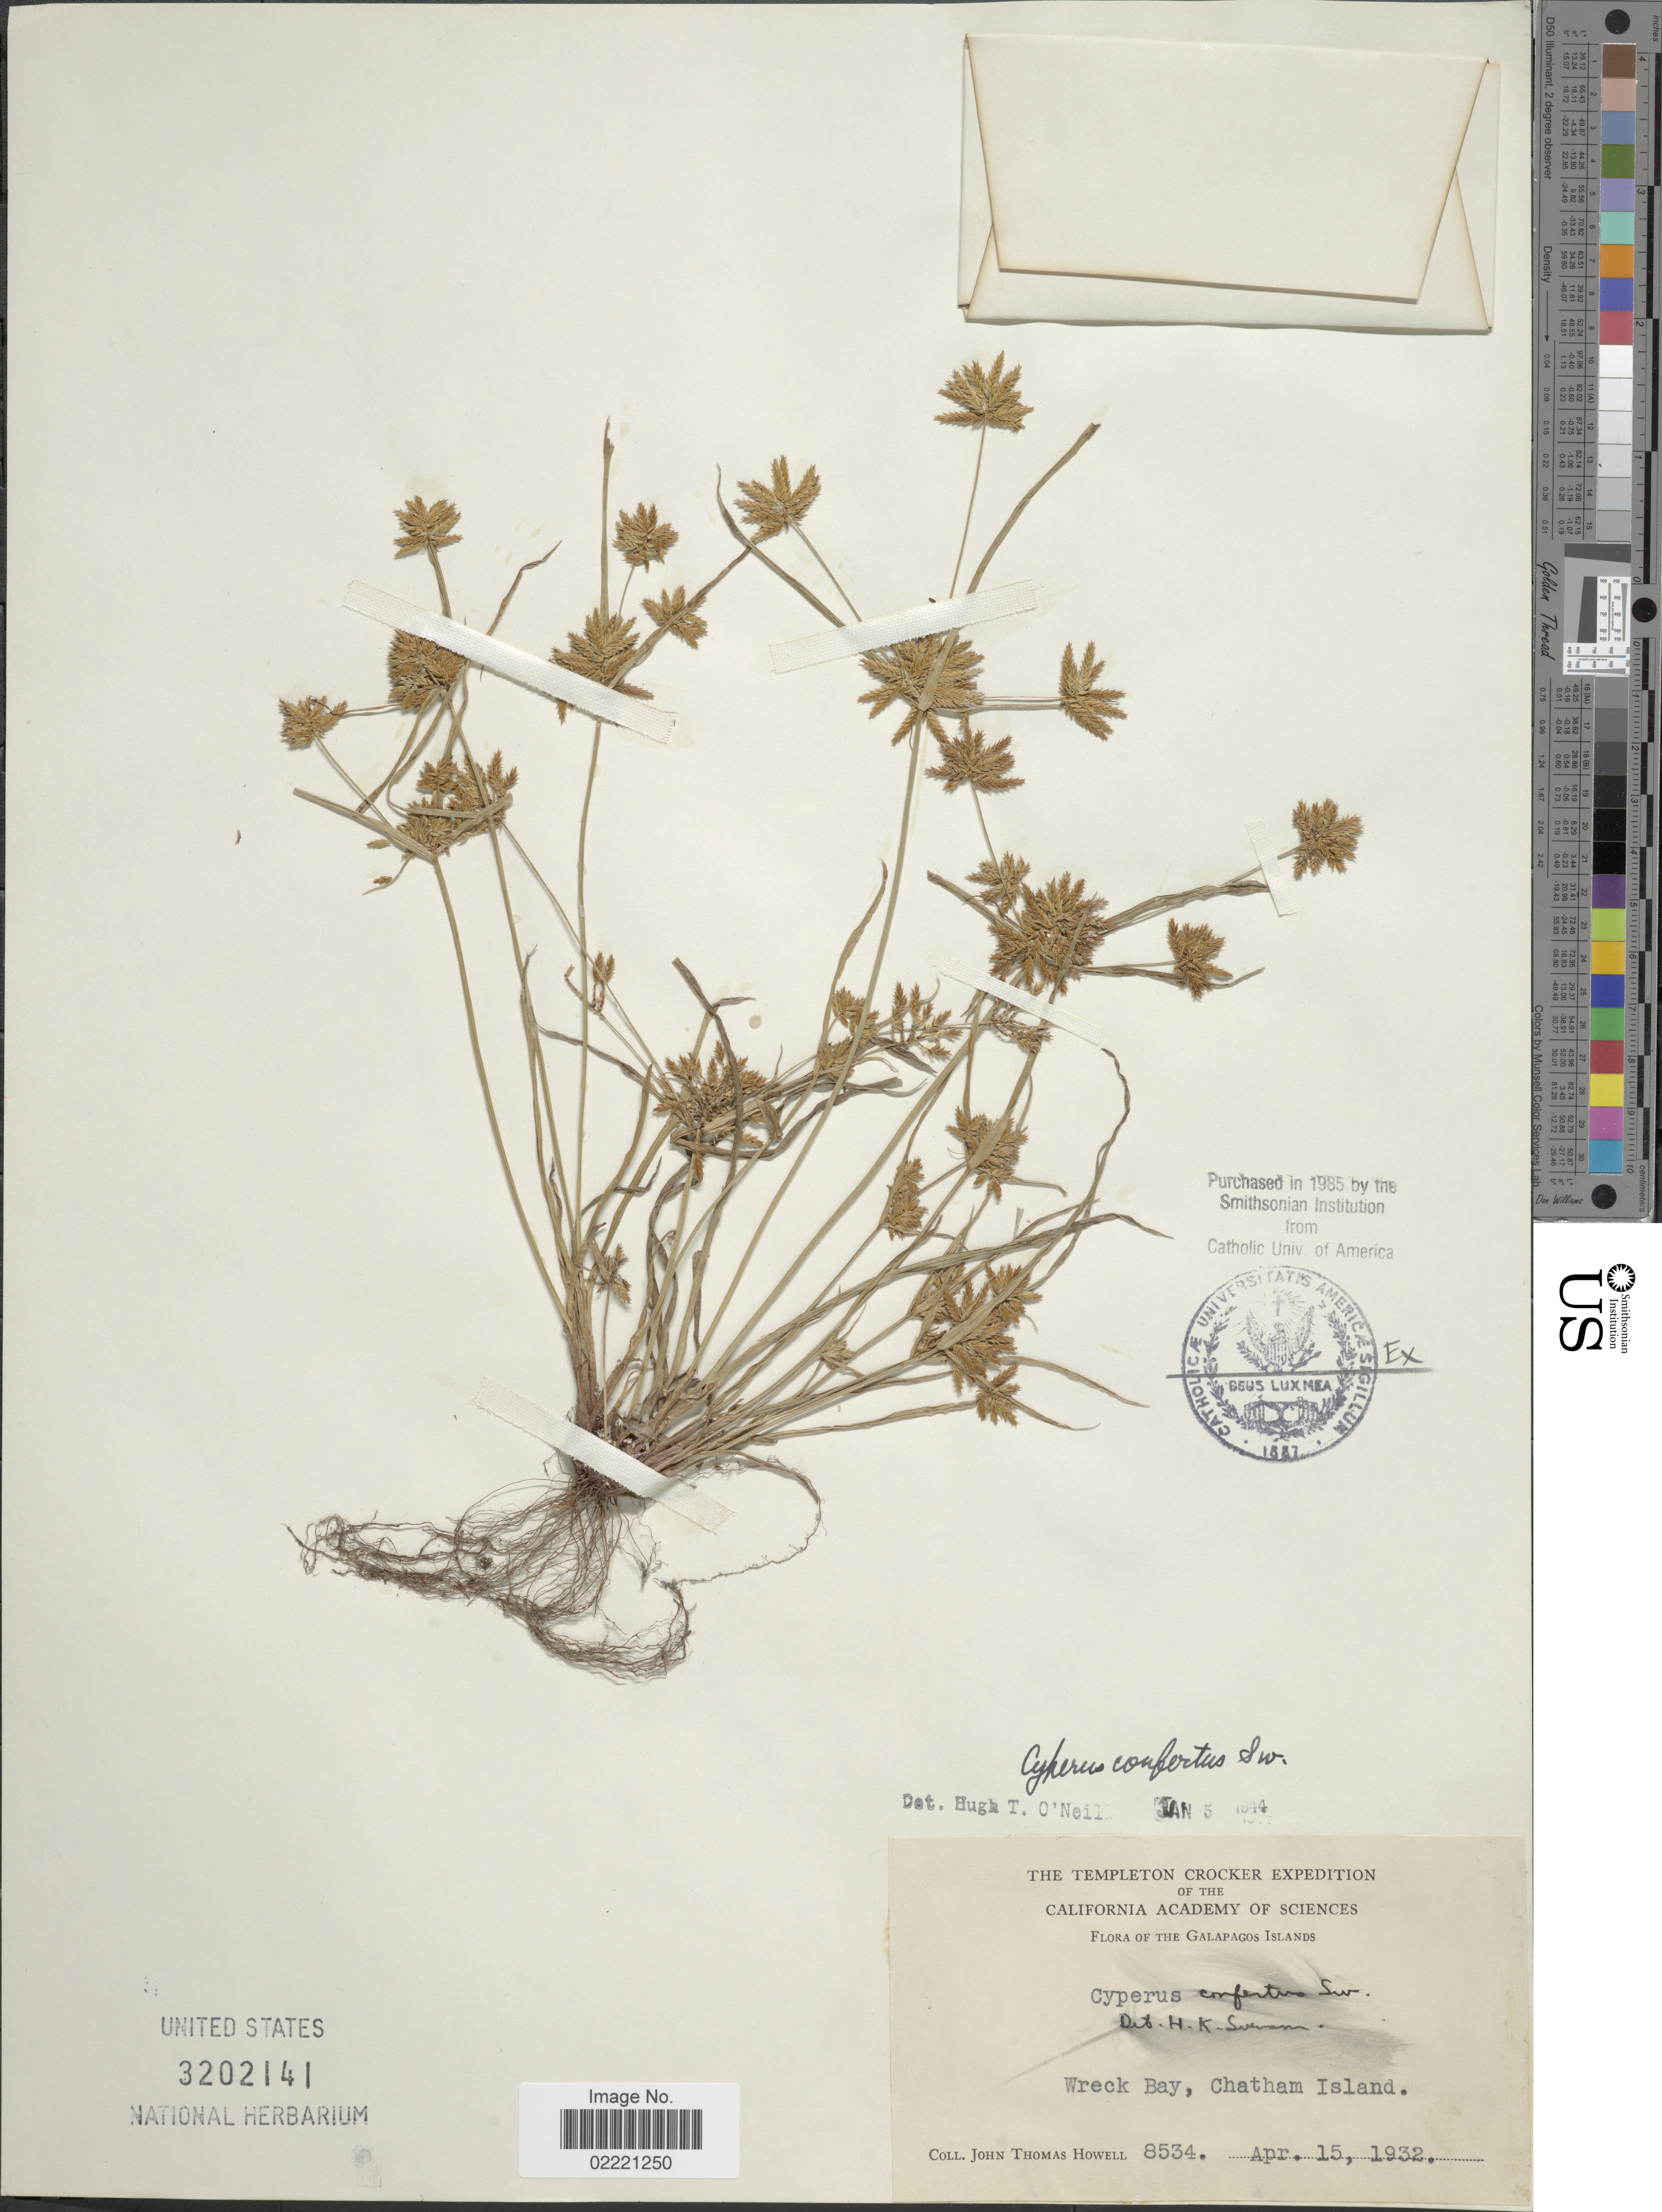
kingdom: Plantae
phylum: Tracheophyta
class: Liliopsida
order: Poales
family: Cyperaceae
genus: Cyperus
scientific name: Cyperus confertus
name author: Sw.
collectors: J. T. Howell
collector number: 8534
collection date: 1932-04-15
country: Ecuador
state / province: Colón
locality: Galapagos Islands, Wreck Bay, Chatham Island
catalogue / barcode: US 3202141